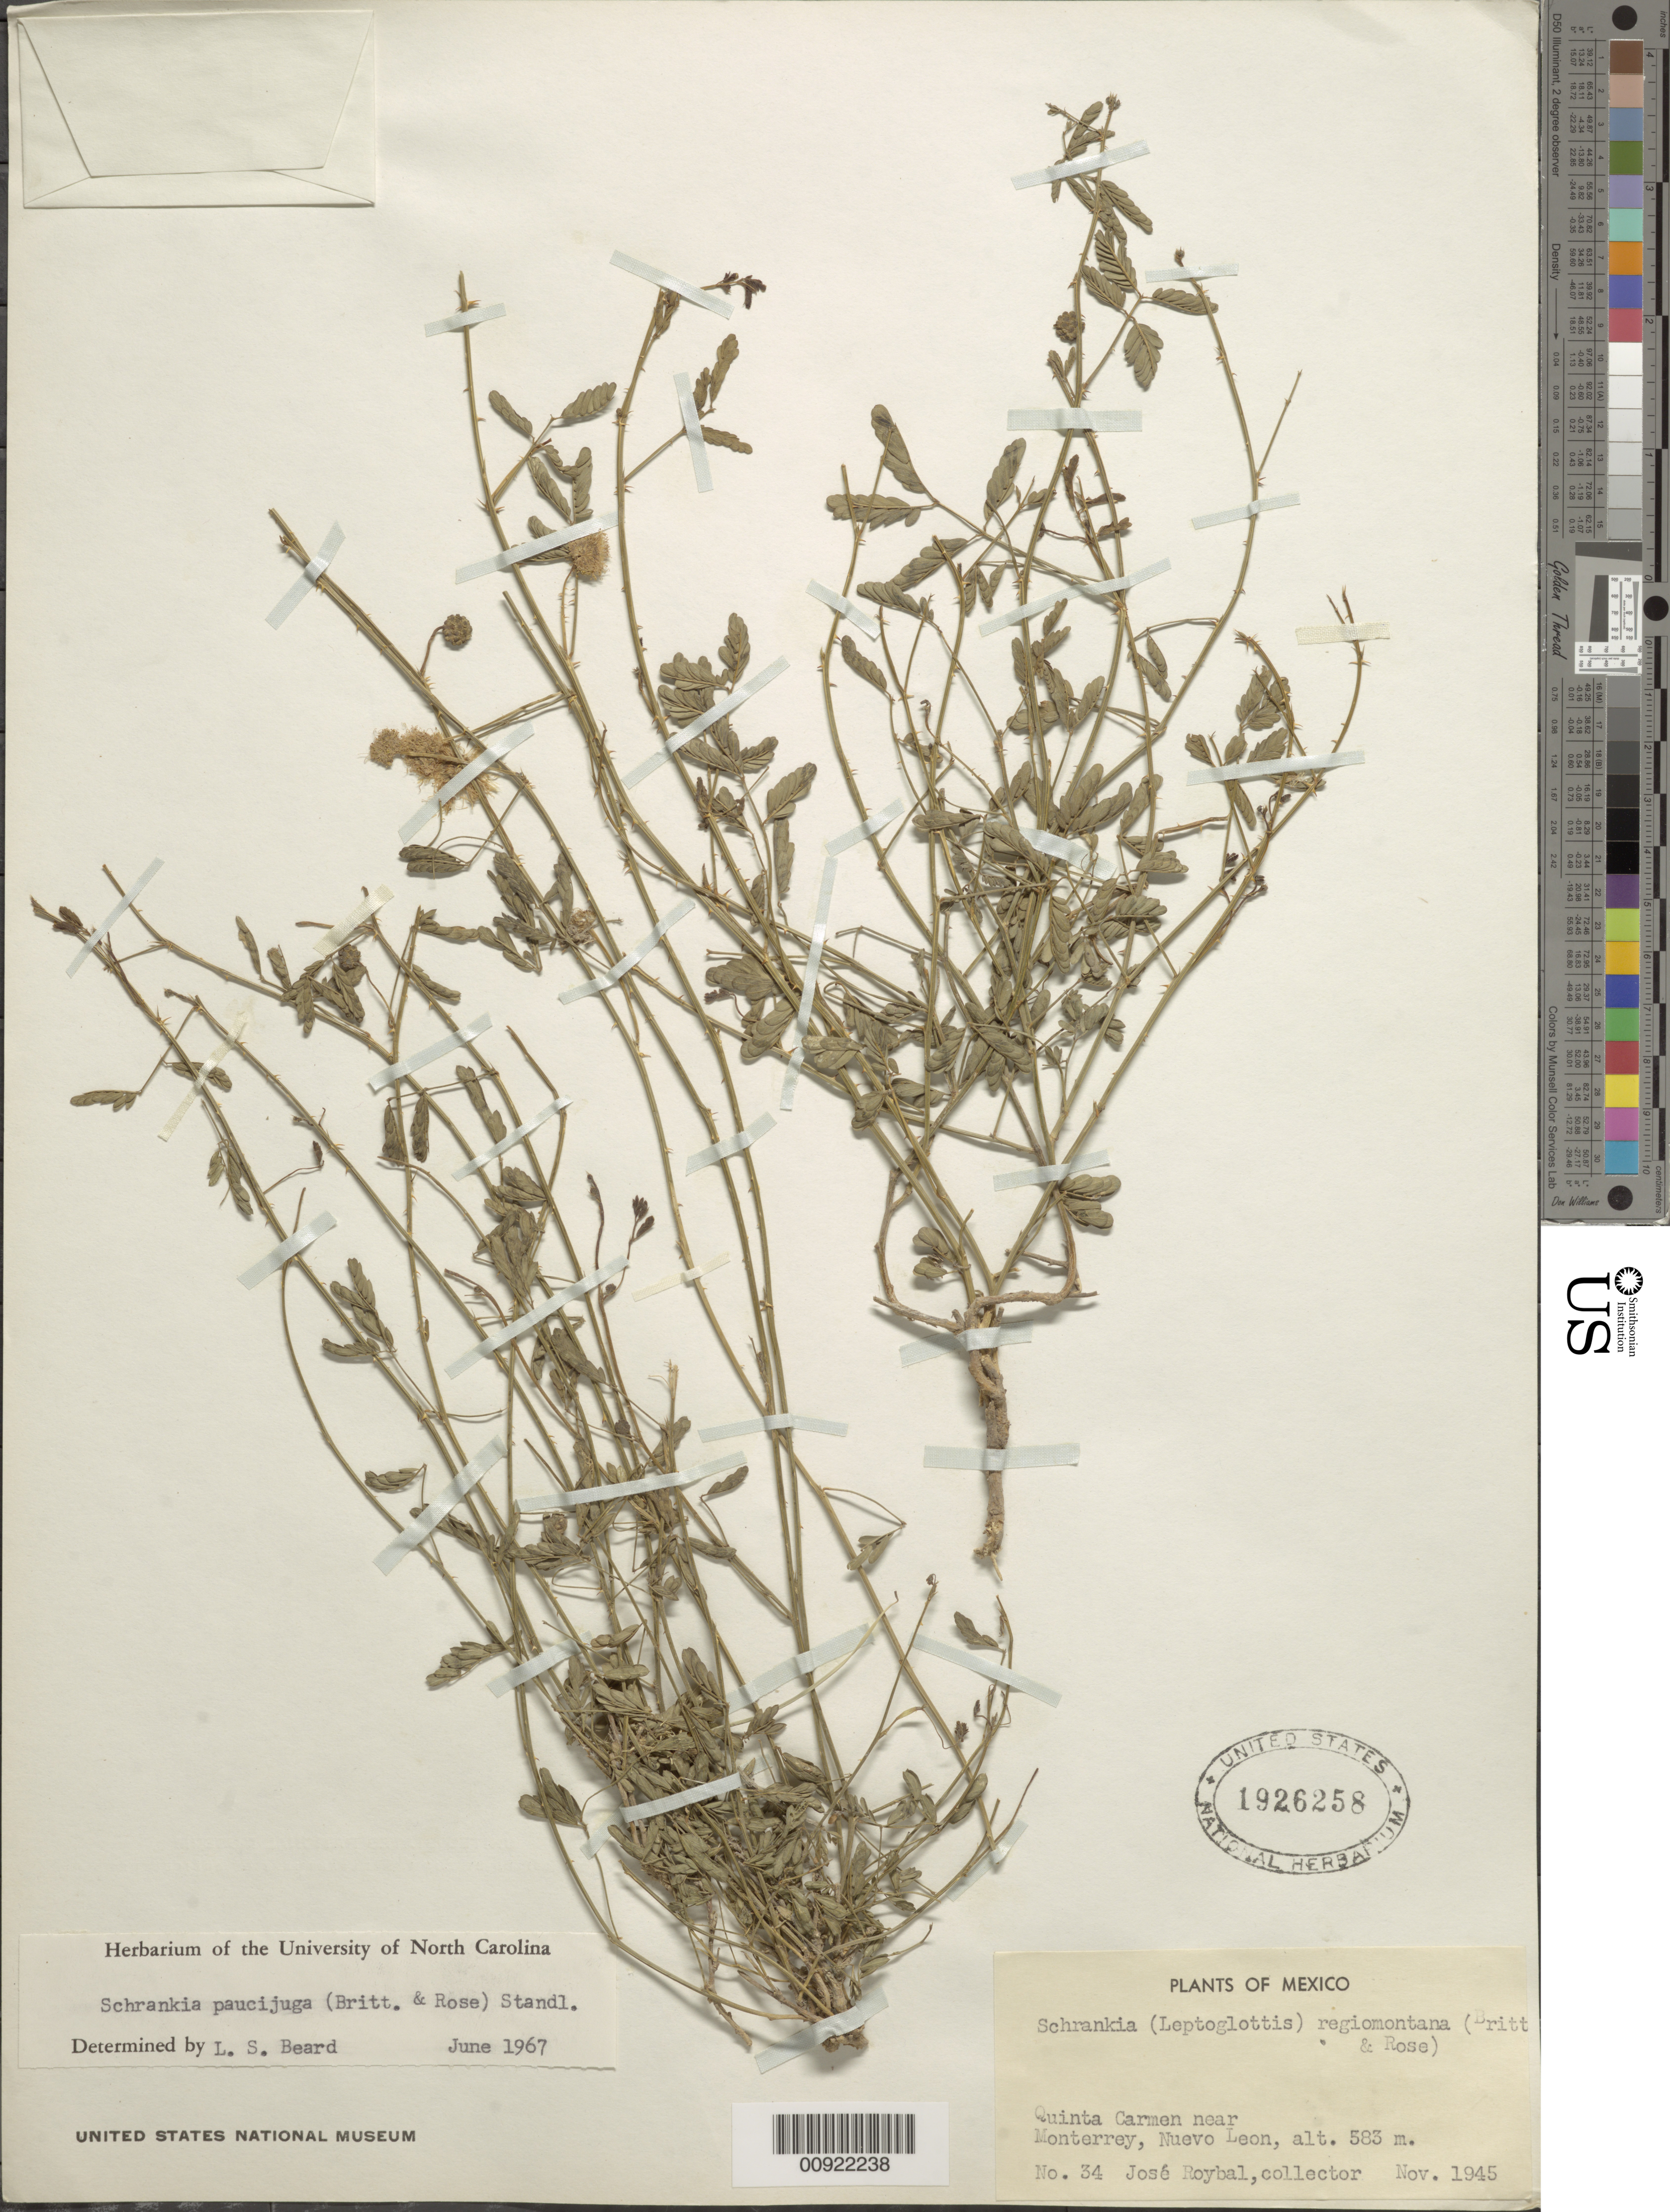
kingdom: Plantae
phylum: Tracheophyta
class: Magnoliopsida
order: Fabales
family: Fabaceae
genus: Mimosa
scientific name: Mimosa paucijuga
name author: (Britton & Rose) B.L. Turner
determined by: Strong, M. T., (US), Smithsonian Institution - National Museum of Natural History (UNITED STATES)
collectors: J. J. Roybal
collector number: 34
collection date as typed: Nov 1945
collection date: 1945-11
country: Mexico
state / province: Nuevo León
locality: Quinta Carmen near Monterrey, Nuevo León.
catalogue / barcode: US 1926258